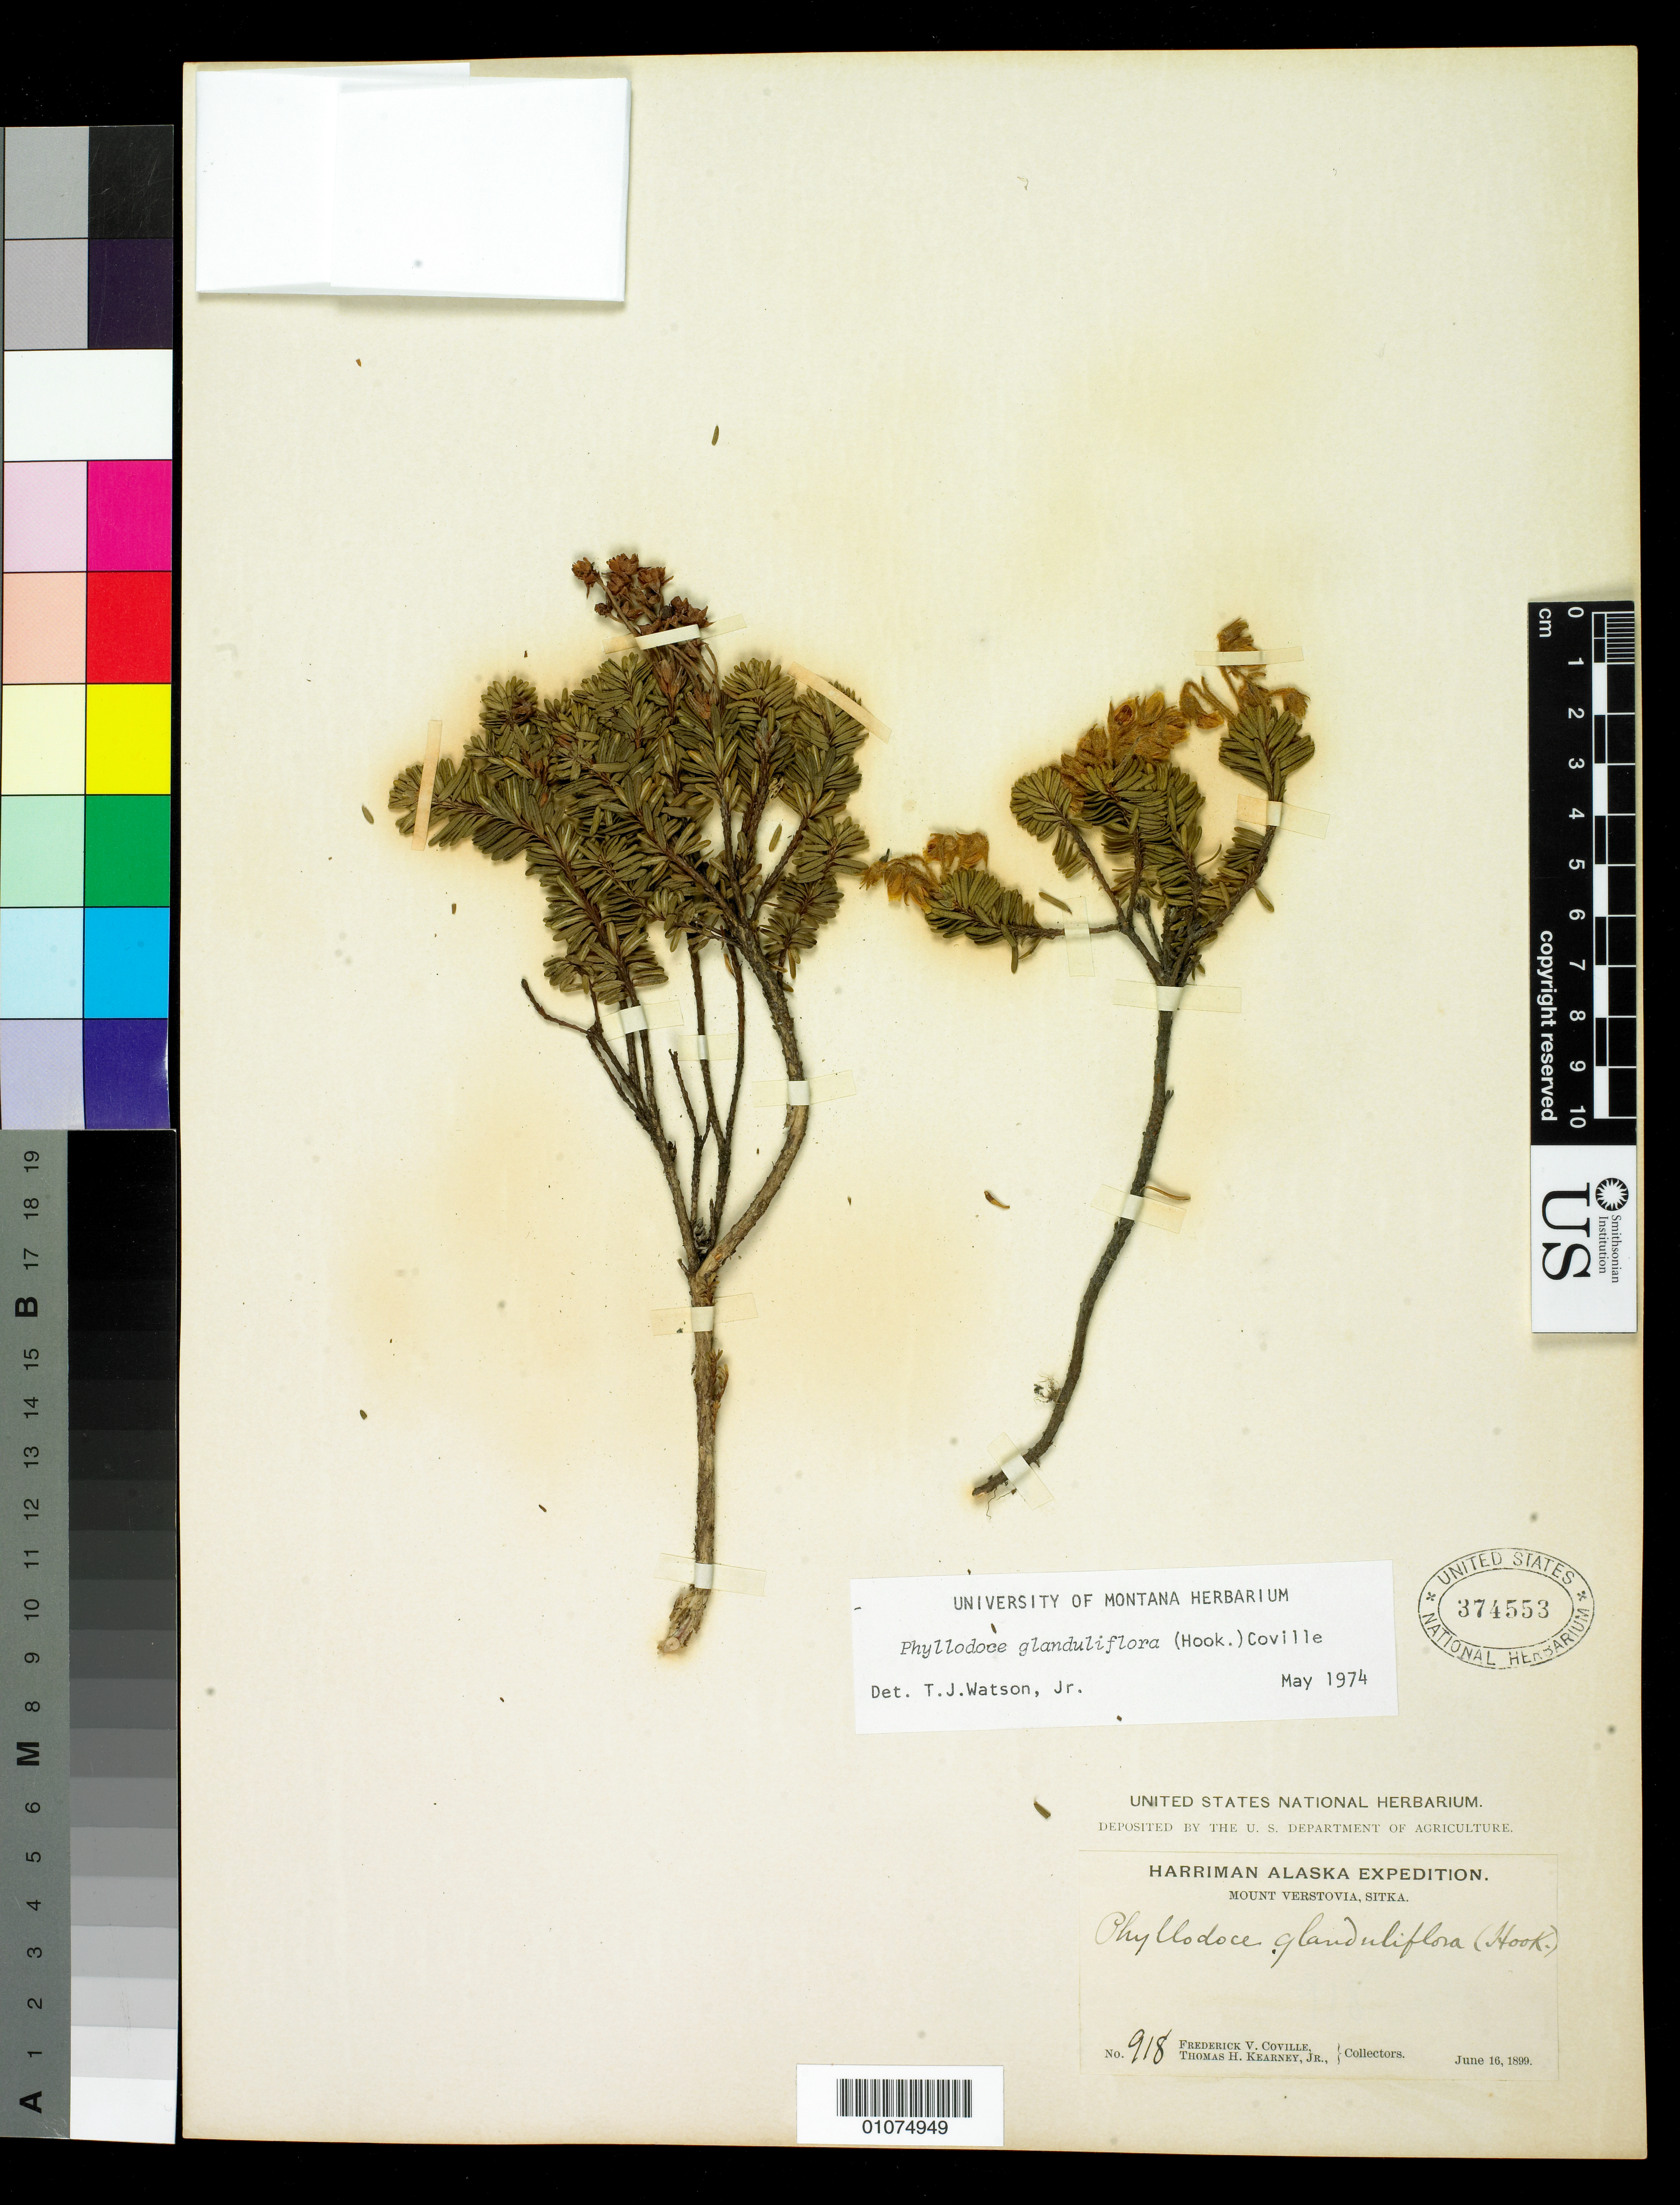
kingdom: Plantae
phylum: Tracheophyta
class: Magnoliopsida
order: Ericales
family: Ericaceae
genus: Phyllodoce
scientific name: Phyllodoce glanduliflora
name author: (Hook.) Coville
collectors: F. V. Coville & T. H. Kearney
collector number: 918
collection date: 1899-06-16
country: United States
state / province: Alaska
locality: Sitka, Mount Verstovia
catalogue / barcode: US 374553